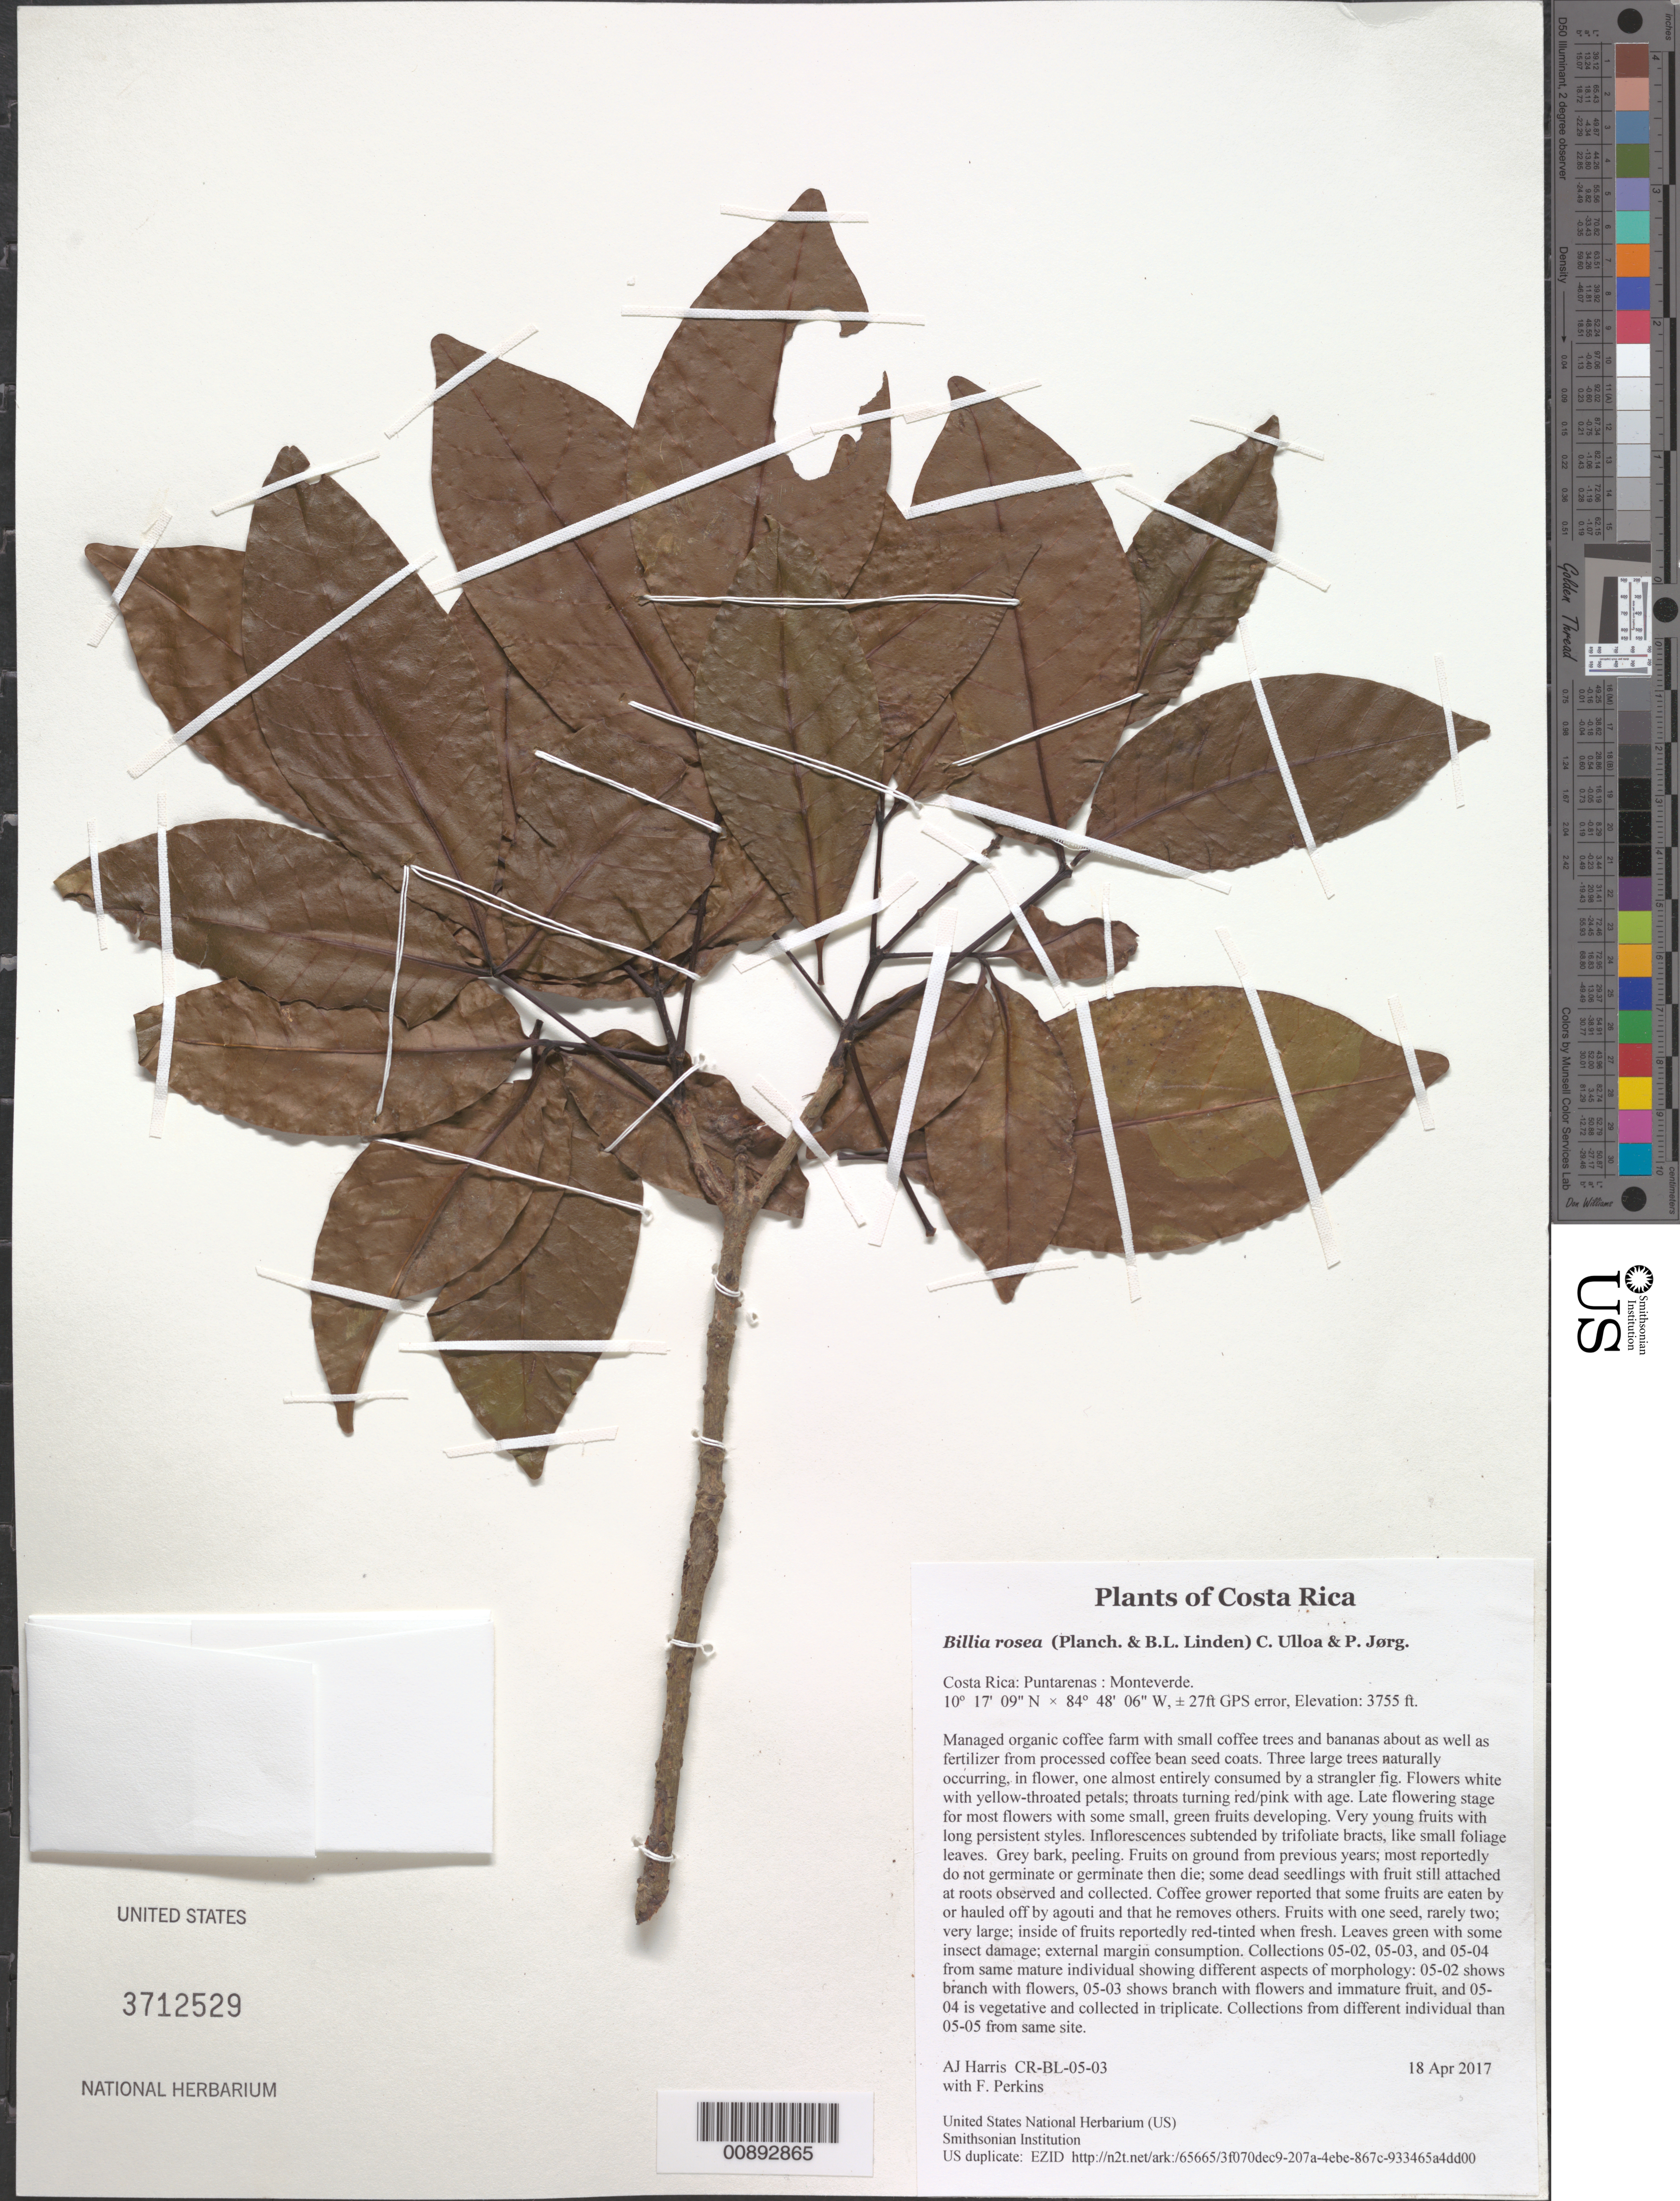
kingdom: Plantae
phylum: Tracheophyta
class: Magnoliopsida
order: Sapindales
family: Sapindaceae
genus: Billia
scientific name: Billia rosea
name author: (Planch. & Linden) C. Ulloa & P.M. Jørg.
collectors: A. J. Harris & F. Perkins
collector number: CR-BL-05-03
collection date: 2017-04-18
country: Costa Rica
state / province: Puntarenas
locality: Monteverde.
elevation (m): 1145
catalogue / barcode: US 3712529